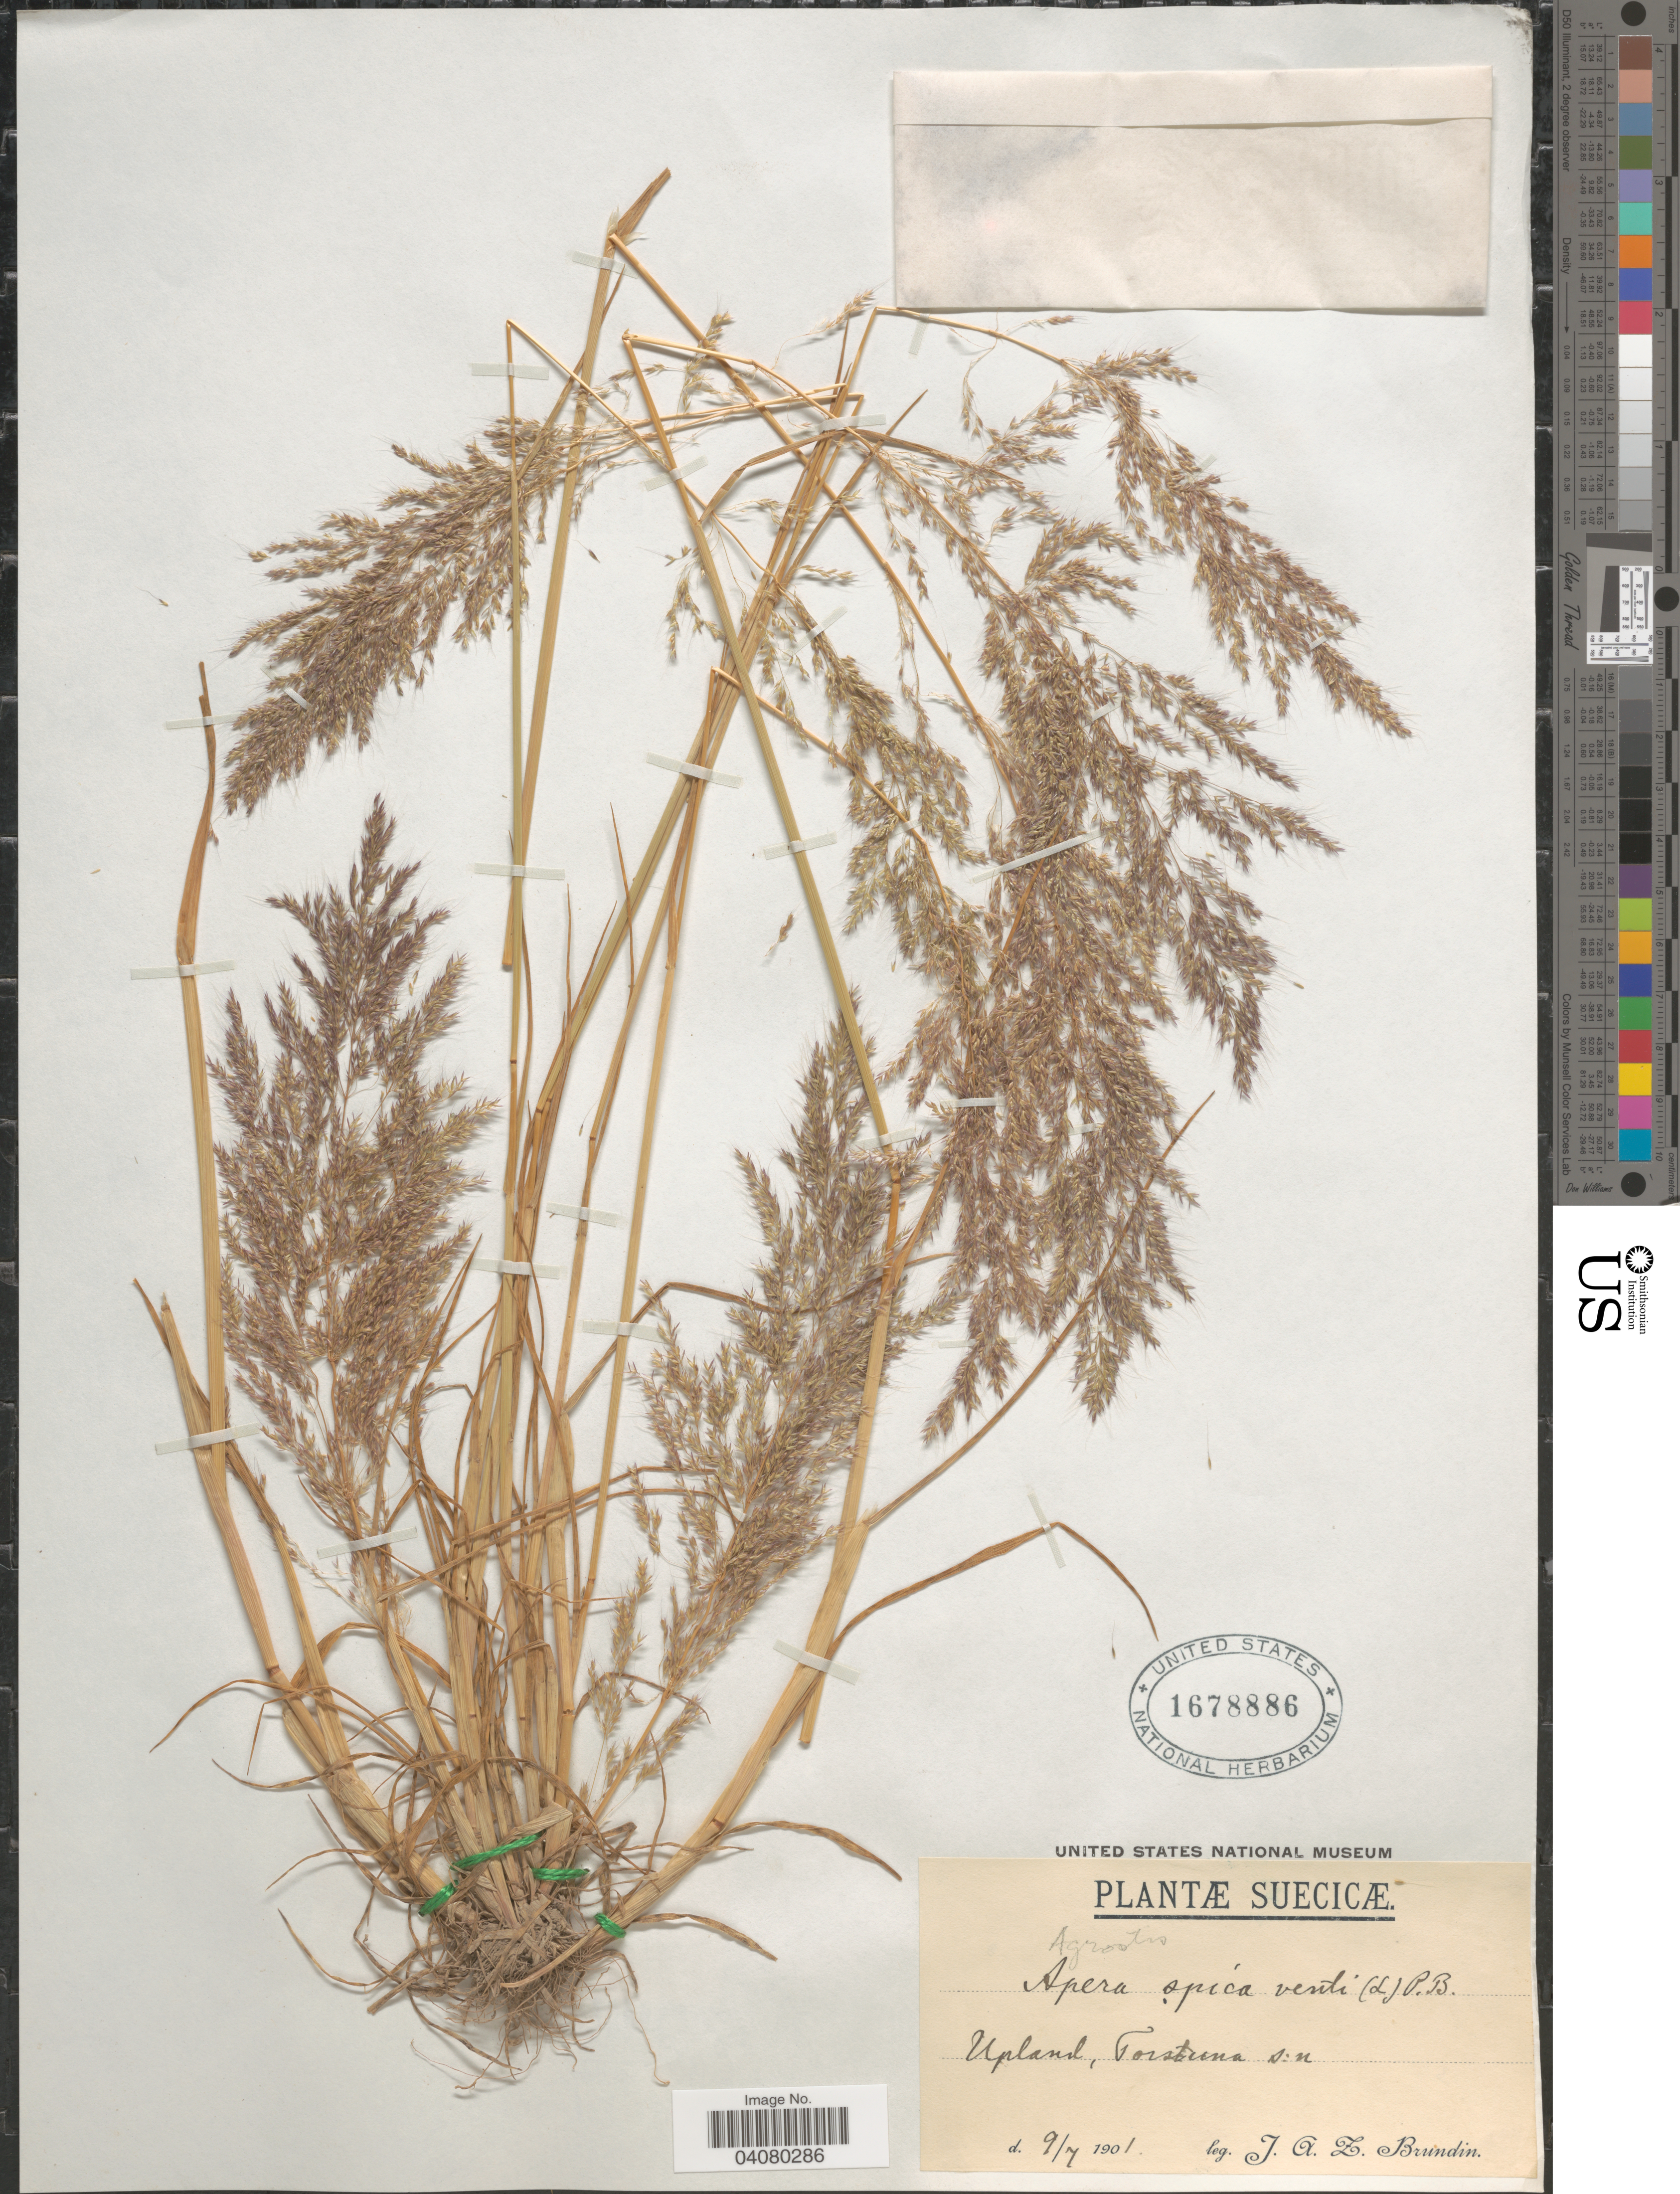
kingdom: Plantae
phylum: Tracheophyta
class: Liliopsida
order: Poales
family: Poaceae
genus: Apera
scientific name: Apera spica-venti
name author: (L.) P. Beauv.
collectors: J. Brundin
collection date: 1901-07-09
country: Sweden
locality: Suecicæ. Upland, Forstuna s:n.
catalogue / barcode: US 1678886